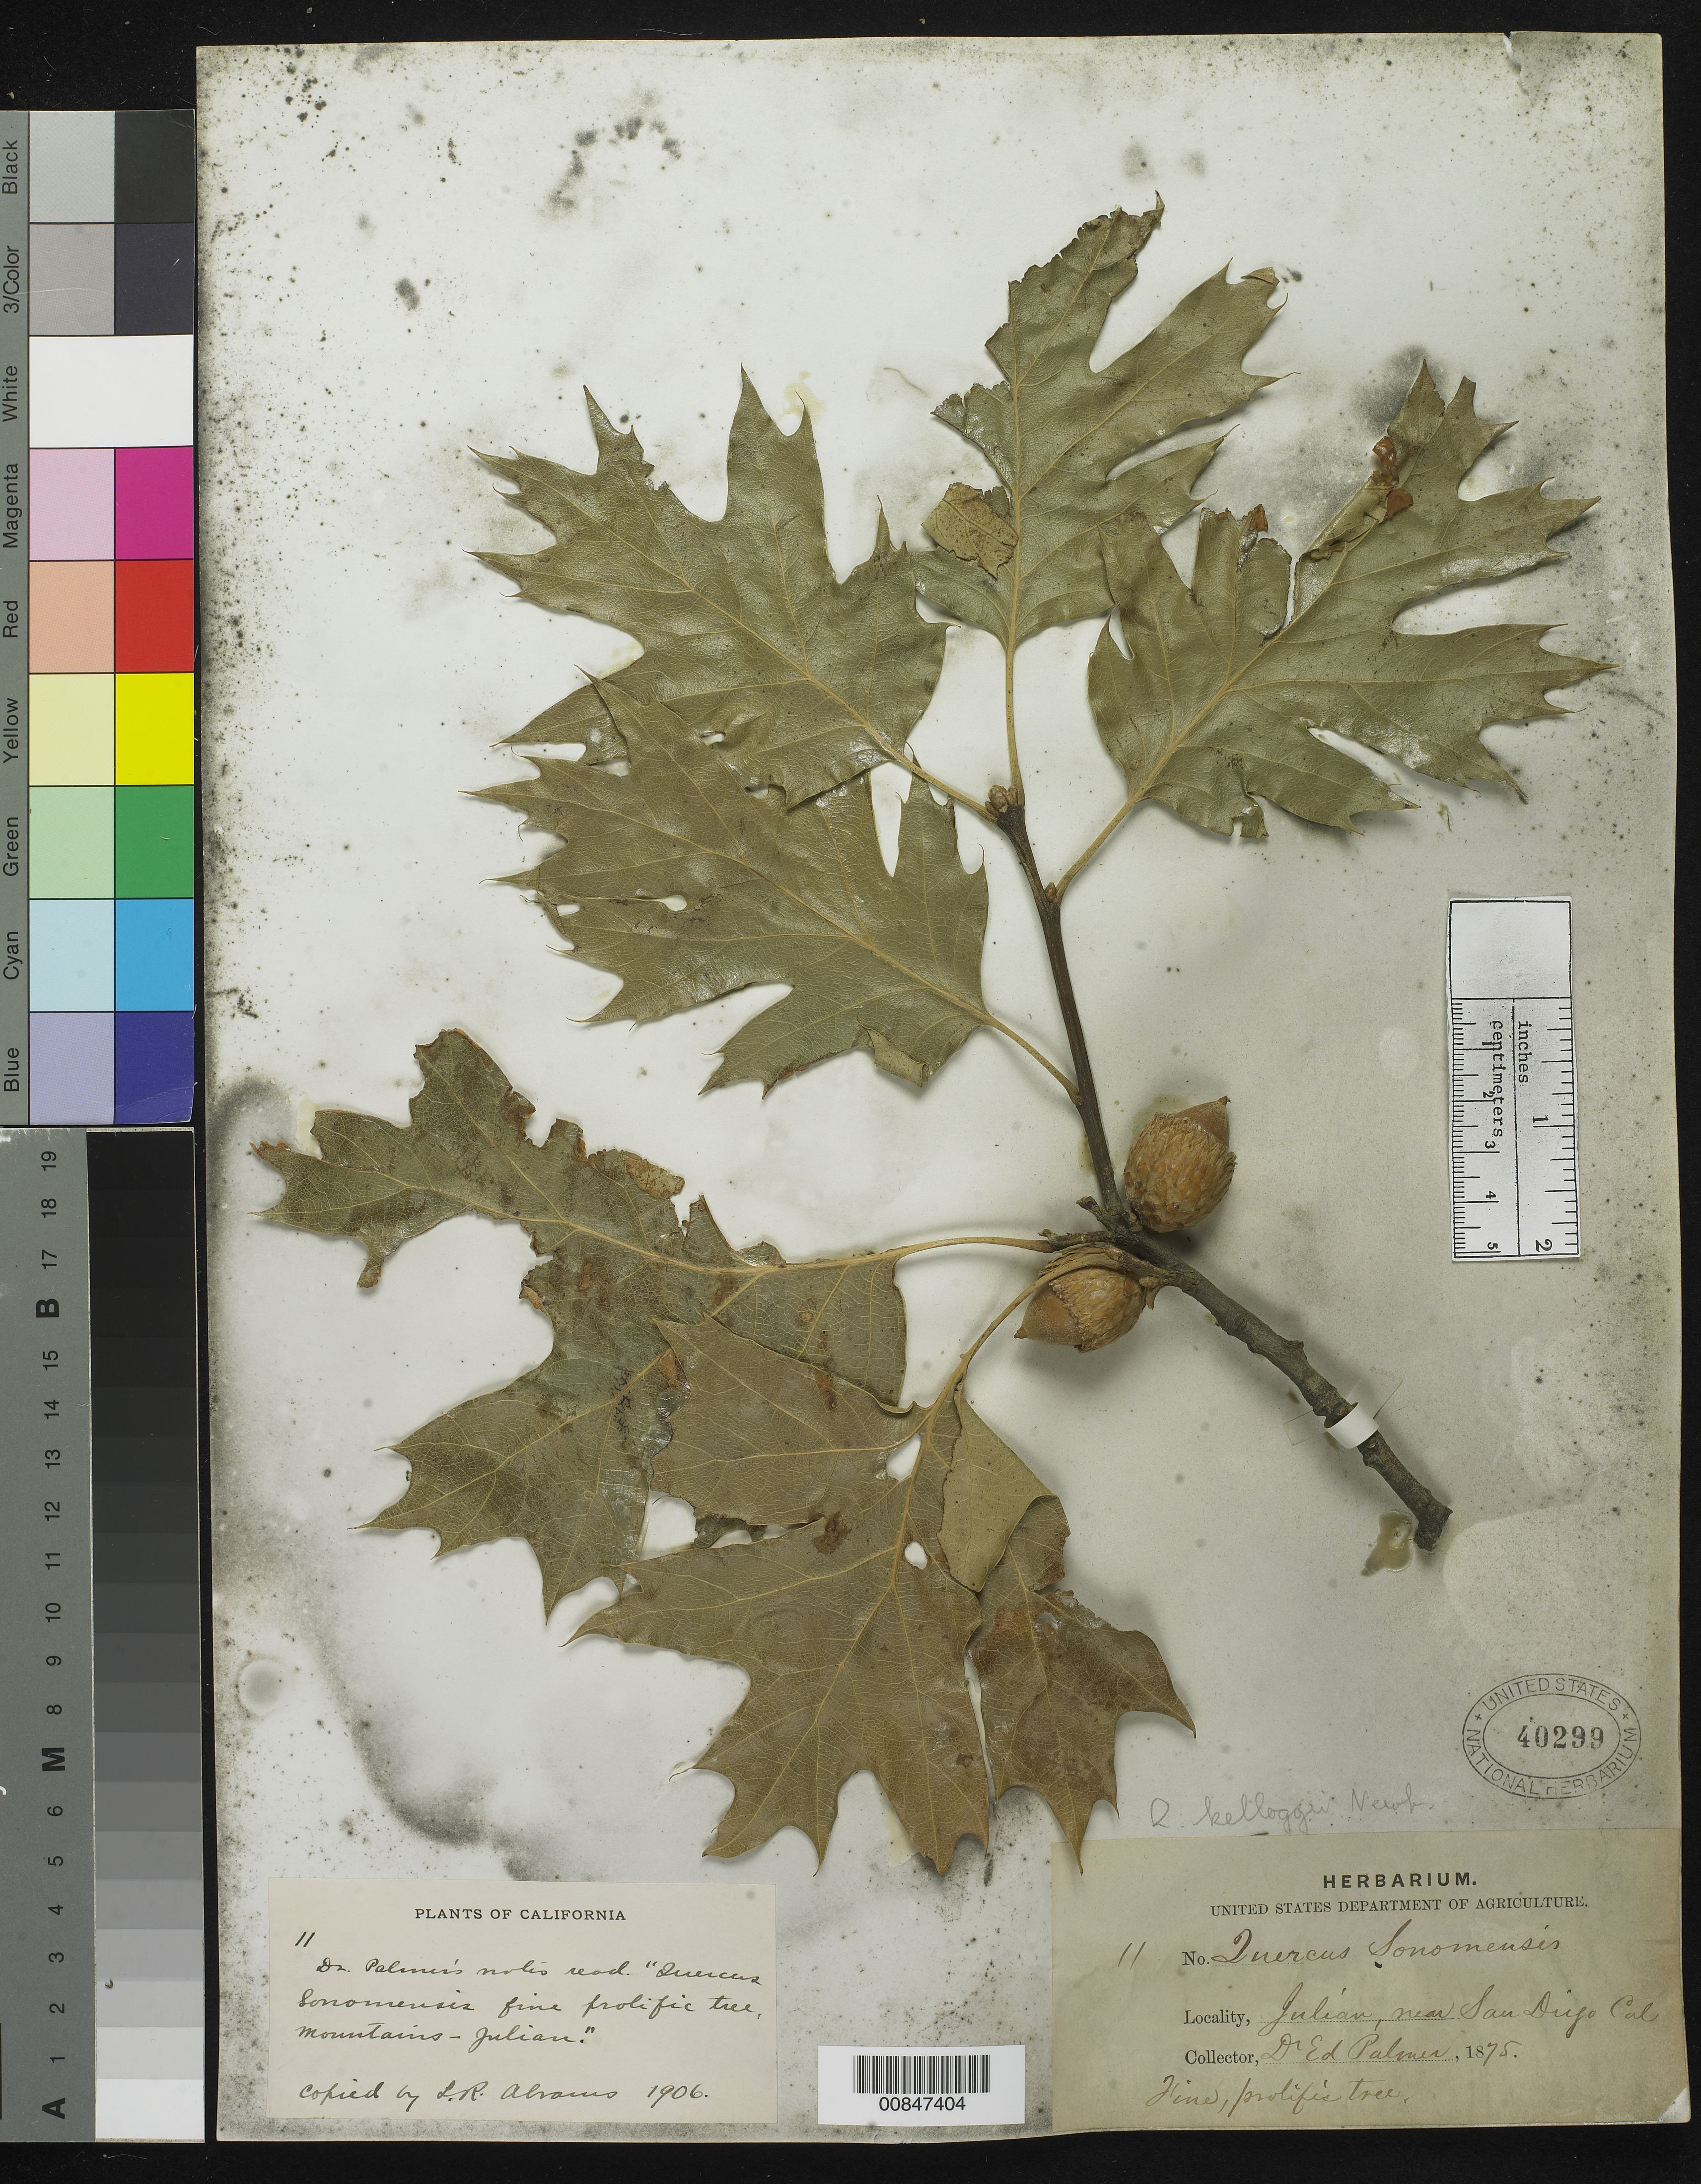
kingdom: Plantae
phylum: Tracheophyta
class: Magnoliopsida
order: Fagales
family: Fagaceae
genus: Quercus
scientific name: Quercus kelloggii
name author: Newb.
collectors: E. Palmer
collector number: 11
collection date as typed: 1875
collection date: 1875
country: United States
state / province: California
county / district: San Diego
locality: Julian, near San Diego, California.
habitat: Mountains.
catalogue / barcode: US 40299